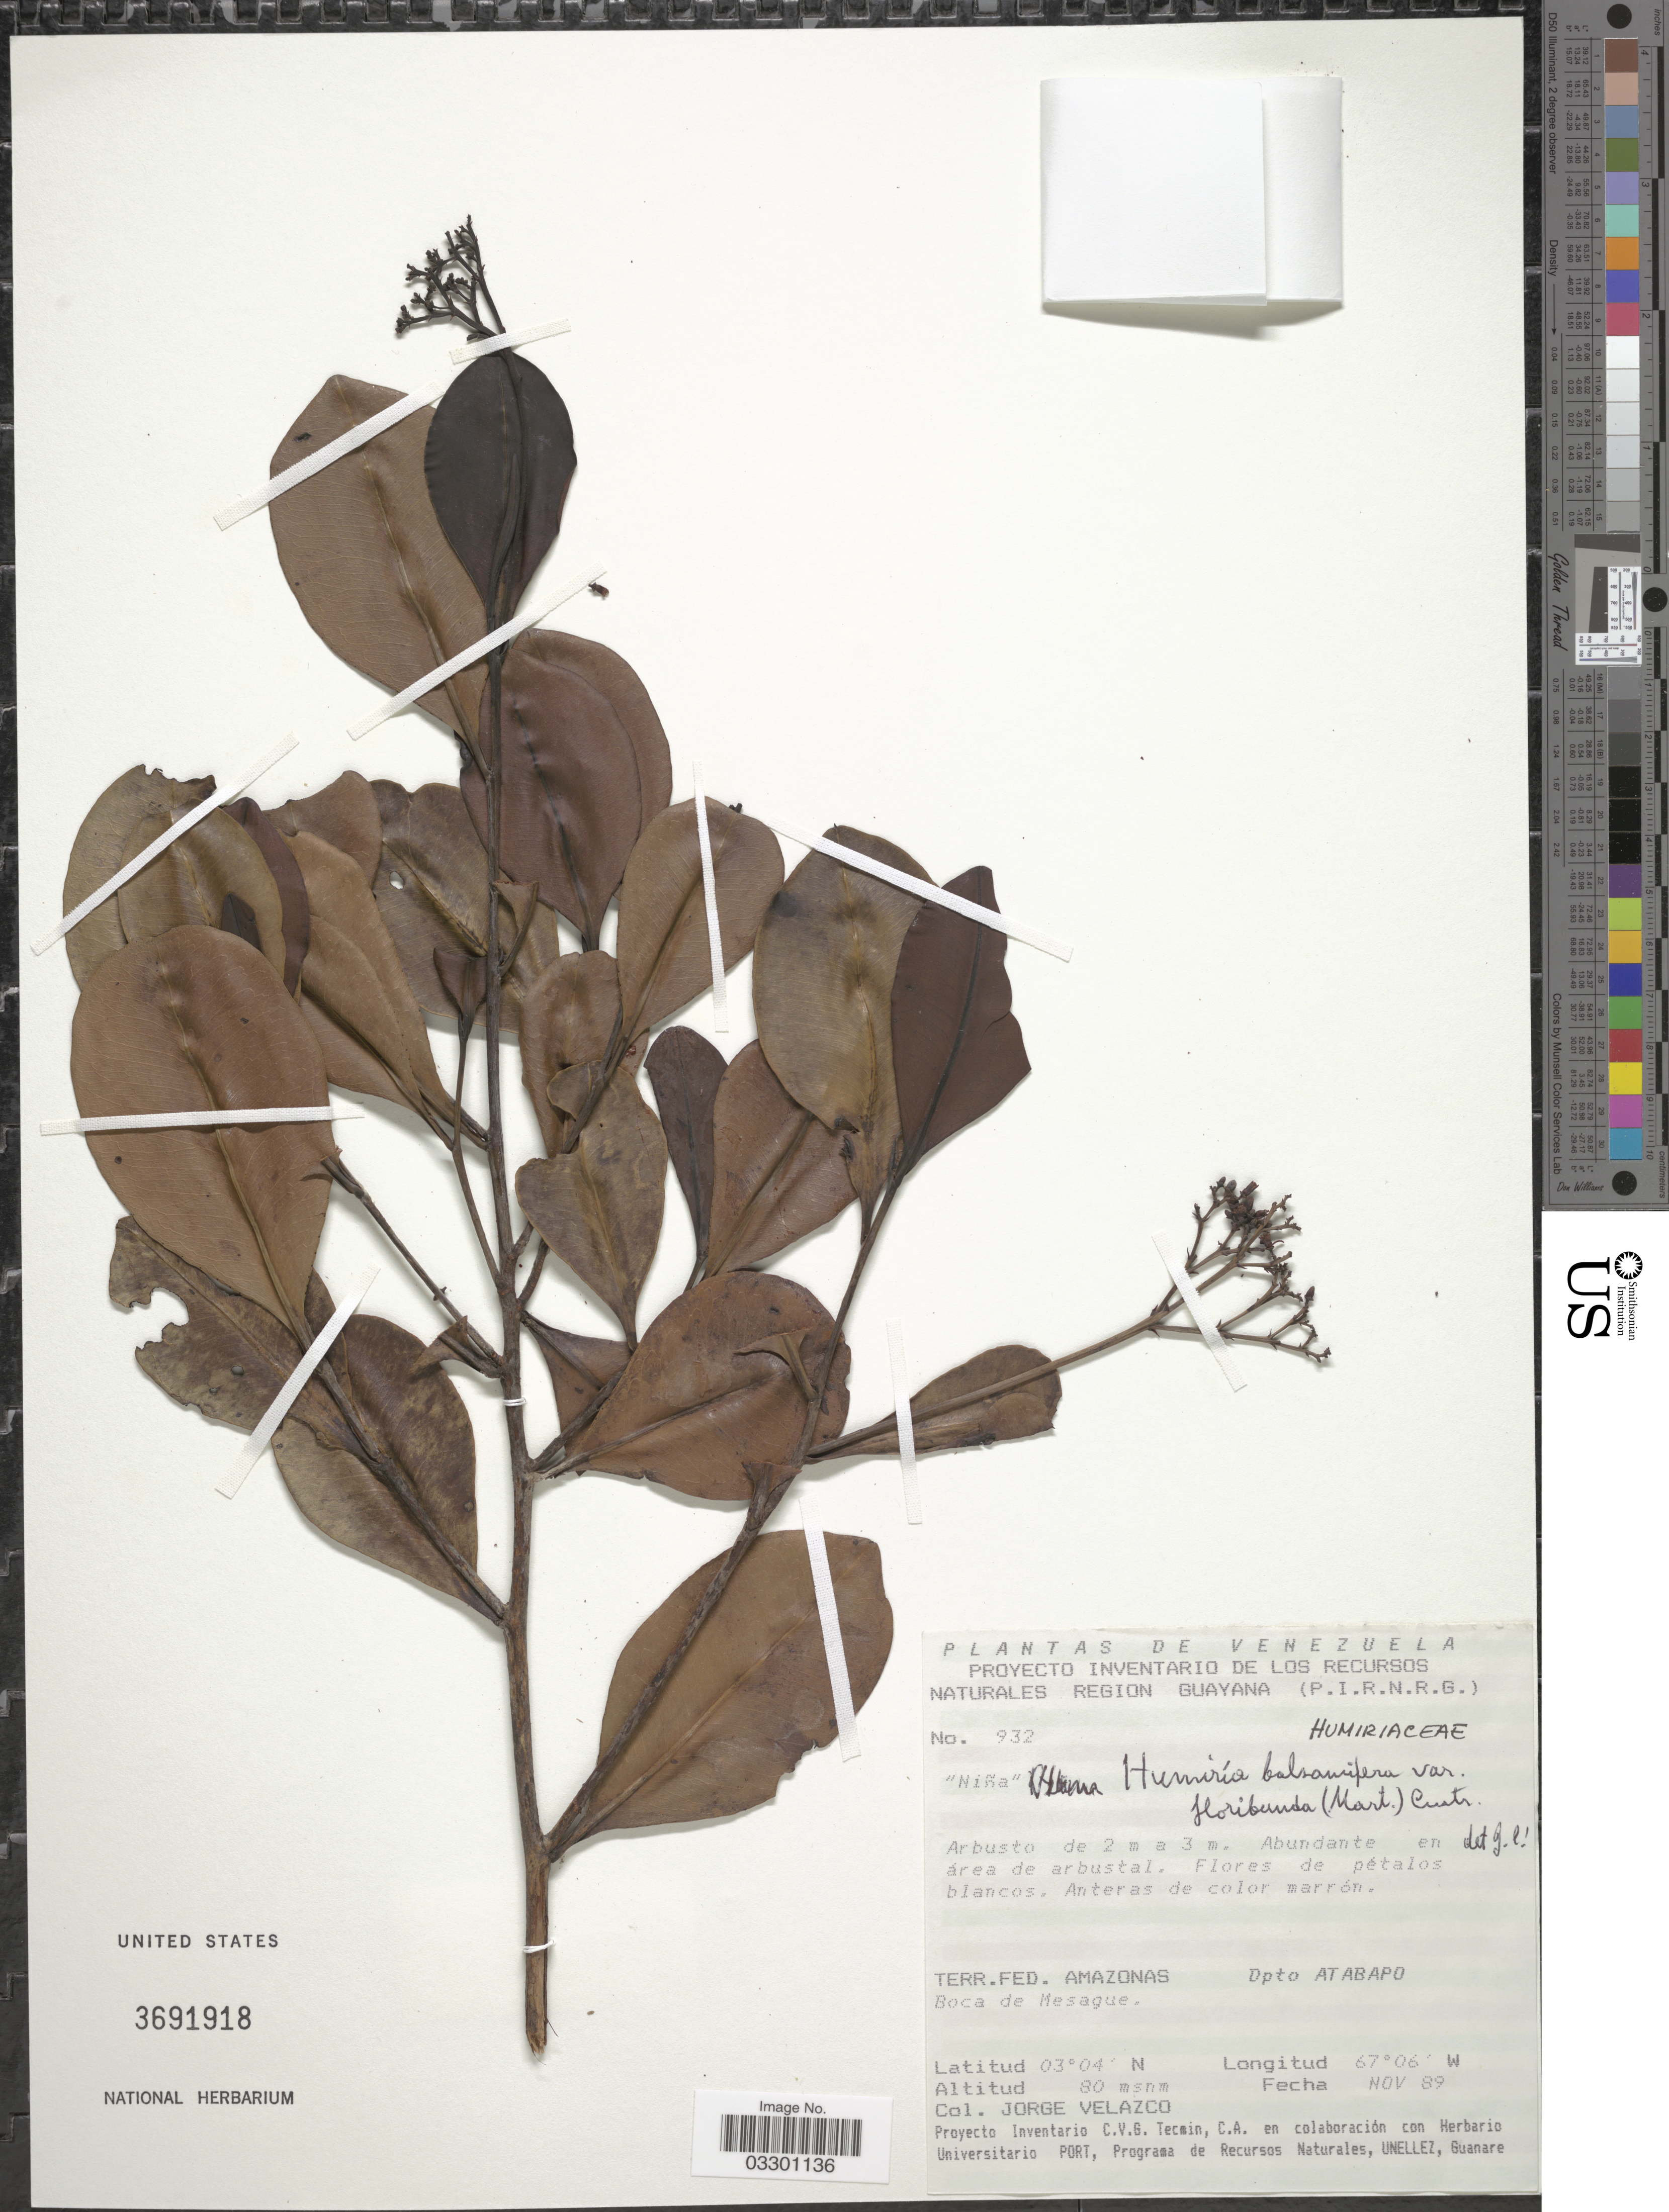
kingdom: Plantae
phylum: Tracheophyta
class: Magnoliopsida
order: Malpighiales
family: Humiriaceae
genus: Humiria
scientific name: Humiria balsamifera var. floribunda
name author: (Mart.) Cuatrec.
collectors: J. Velazco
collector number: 932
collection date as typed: Transcribed d/m/y: /11/89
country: Venezuela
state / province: Amazonas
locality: Terr. Fed. Amazonas. Dpto At Abapo. Boca de Mesague.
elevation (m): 80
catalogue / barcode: US 3691918